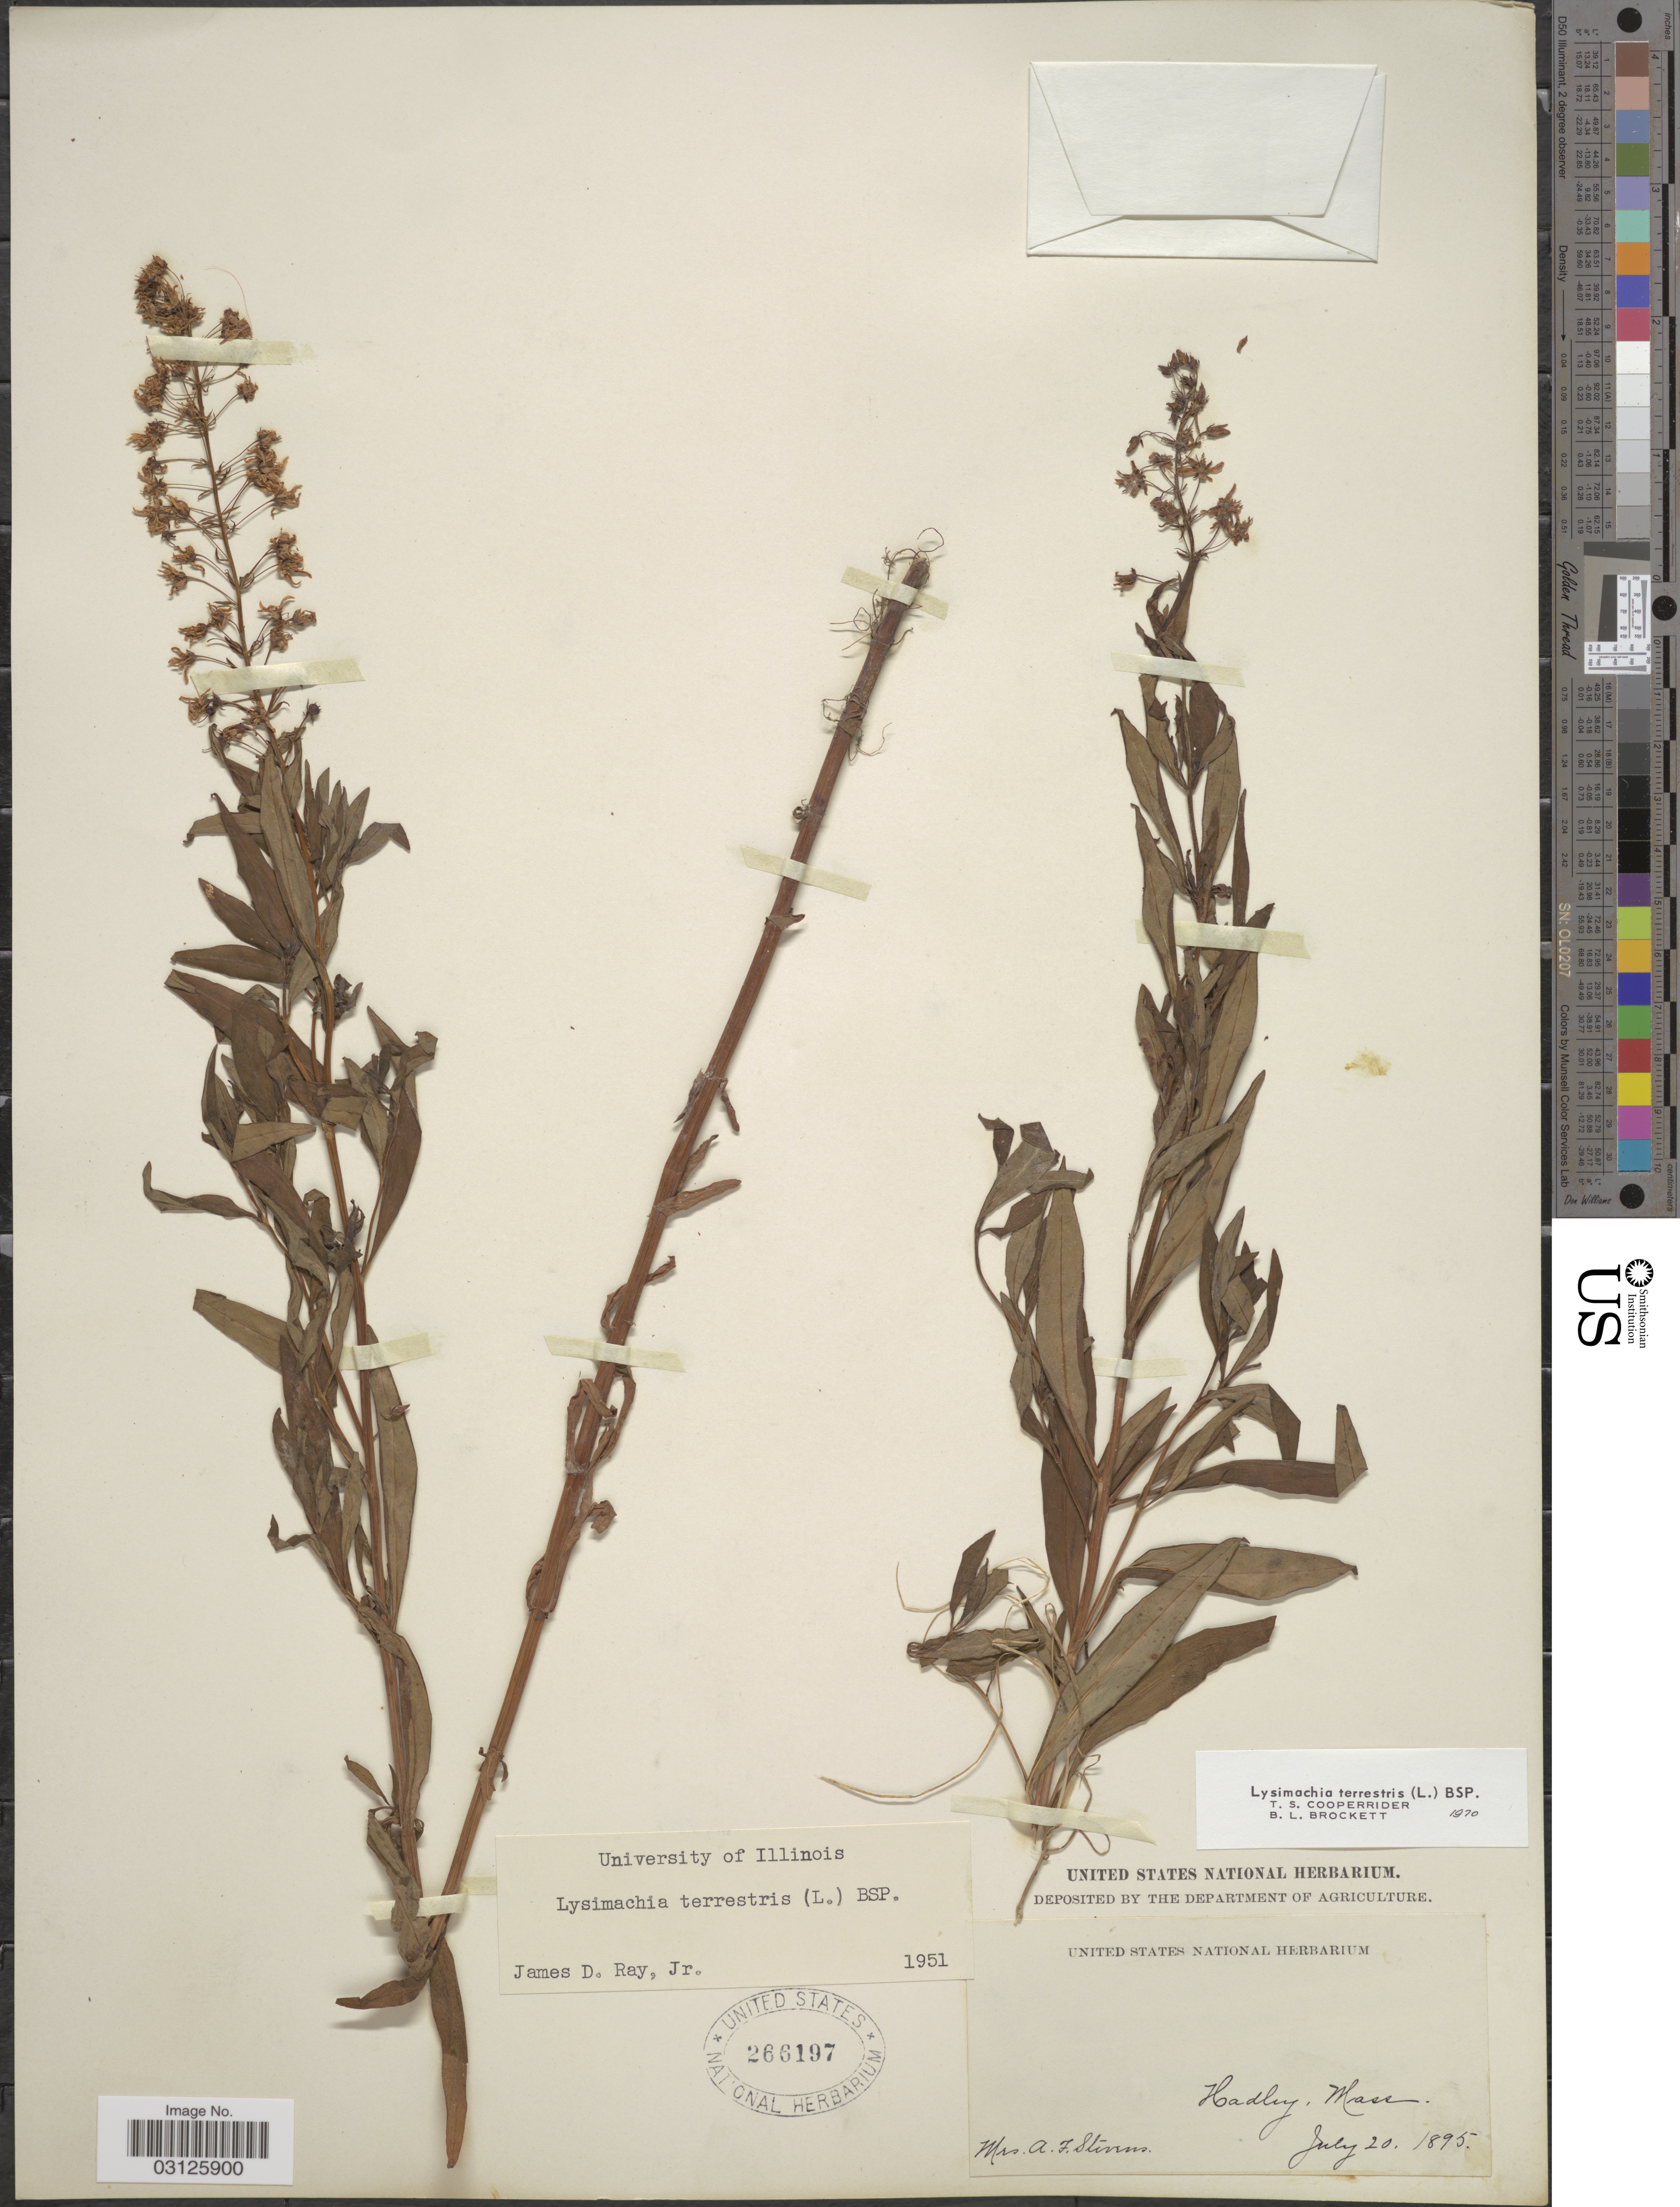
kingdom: Plantae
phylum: Tracheophyta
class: Magnoliopsida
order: Ericales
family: Primulaceae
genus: Lysimachia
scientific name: Lysimachia terrestris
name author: (L.) Britton, Stearns & Poggenb.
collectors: A. Stevens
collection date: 1895-07-20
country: United States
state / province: Massachusetts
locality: Hadley, Mass.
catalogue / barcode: US 266197